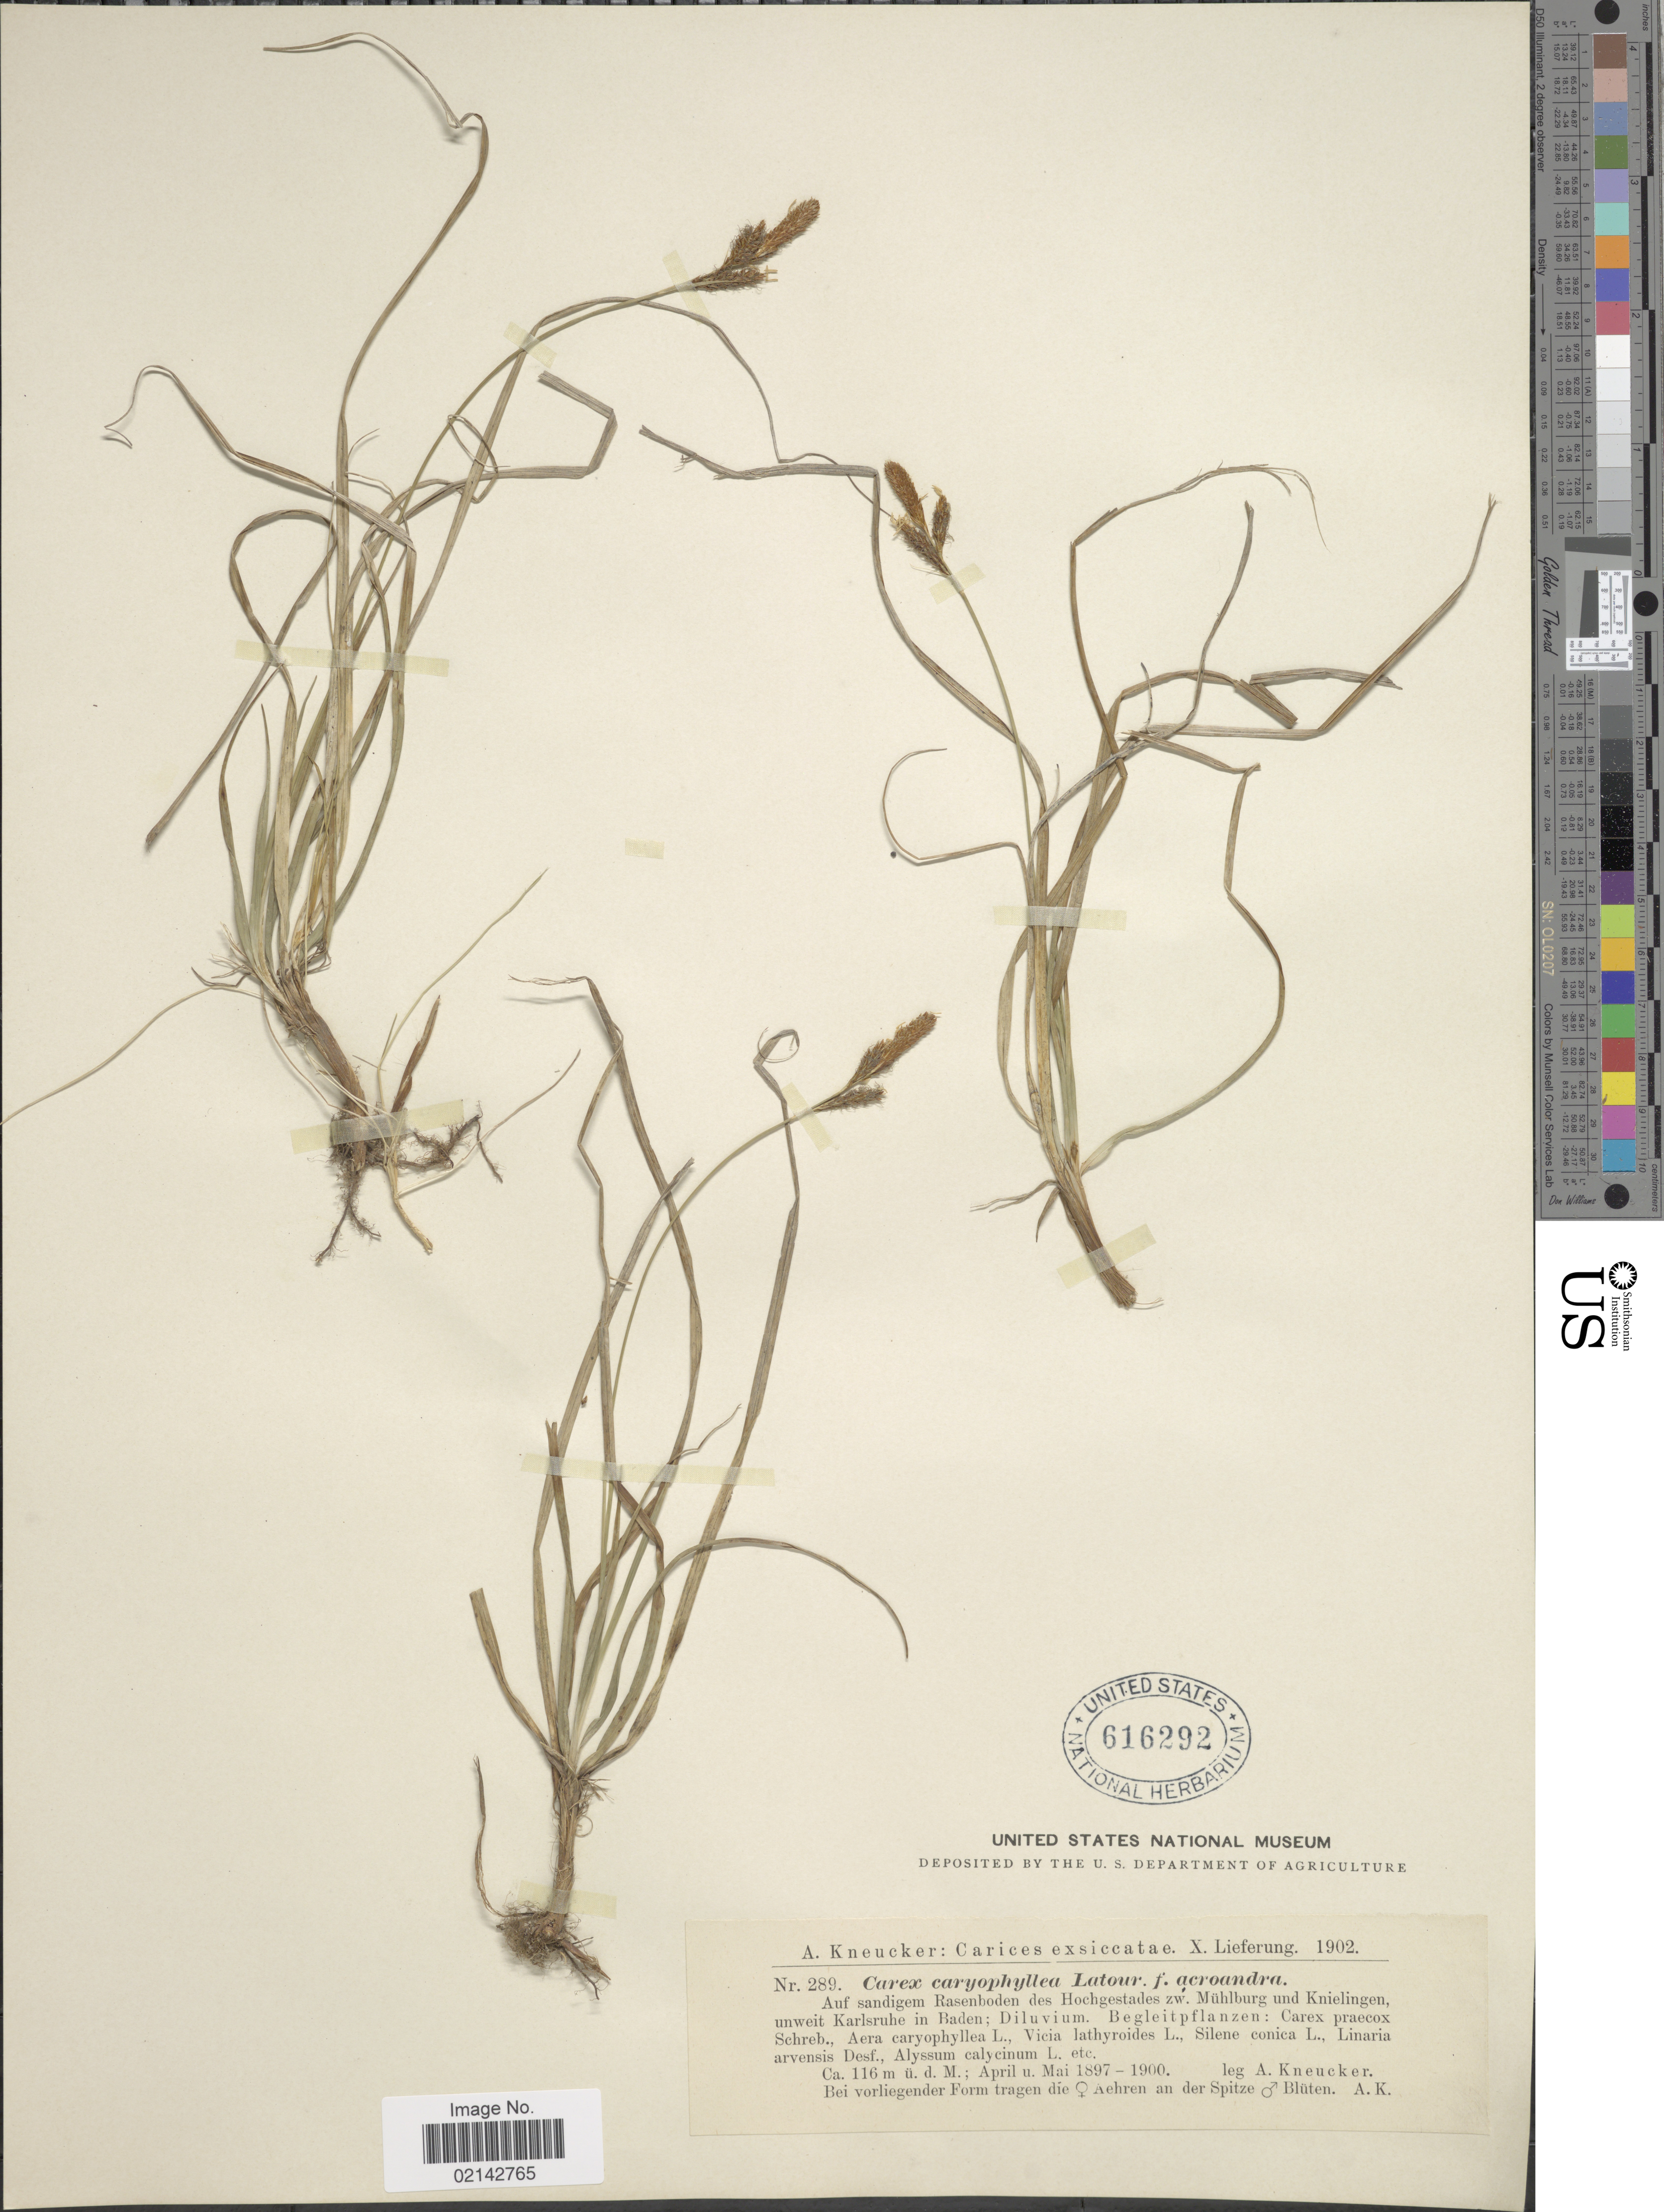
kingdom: Plantae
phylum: Tracheophyta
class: Liliopsida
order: Poales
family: Cyperaceae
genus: Carex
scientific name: Carex caryophyllea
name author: Latourr.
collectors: A. Kneucker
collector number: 289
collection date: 1897-04/1897-05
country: Germany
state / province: Baden-Württemberg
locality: Auf sandigem Rasenboden des Hochestades zw. Muhlburg und Knielingen, unweit Karslruhe in Baden; Diluvium.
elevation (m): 116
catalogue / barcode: US 616292